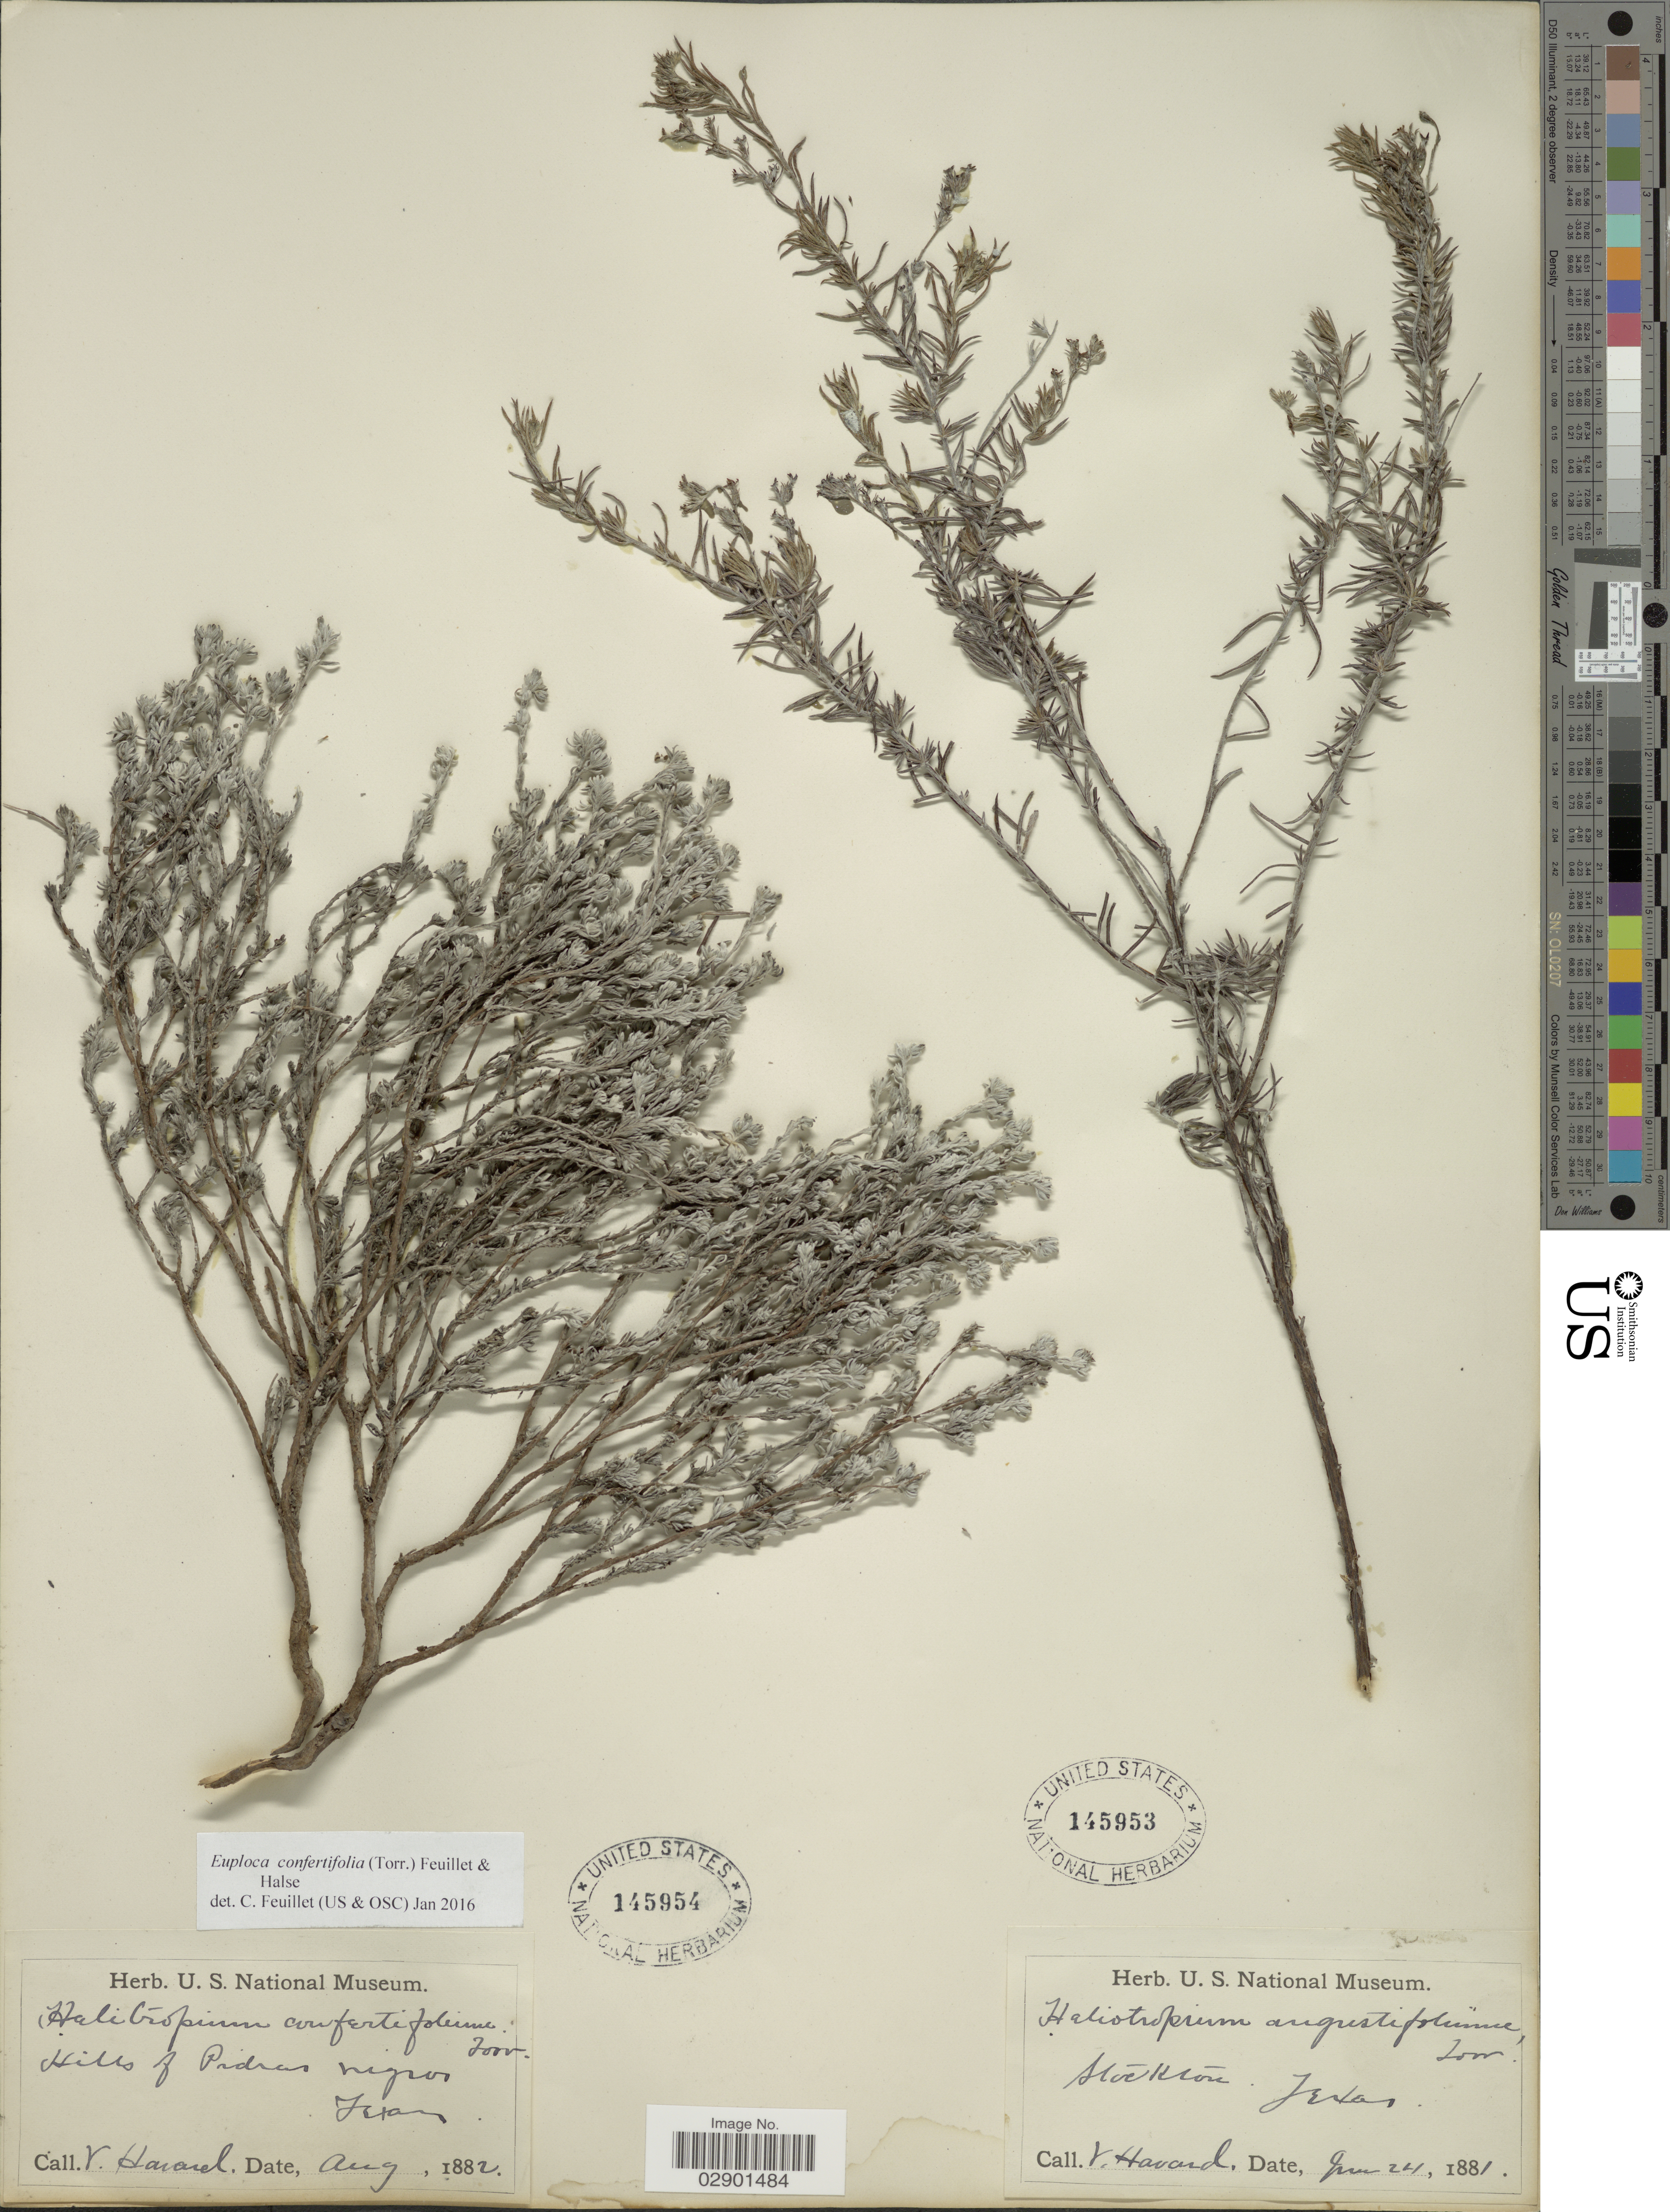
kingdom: Plantae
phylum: Tracheophyta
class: Magnoliopsida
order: Boraginales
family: Heliotropiaceae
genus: Euploca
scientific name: Euploca confertifolium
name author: (Torr.) Feuillet & Halse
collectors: V. Havard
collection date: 1882-08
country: United States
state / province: Texas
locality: Hills of Piedras Negras. Stockton.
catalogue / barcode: US 145954-2